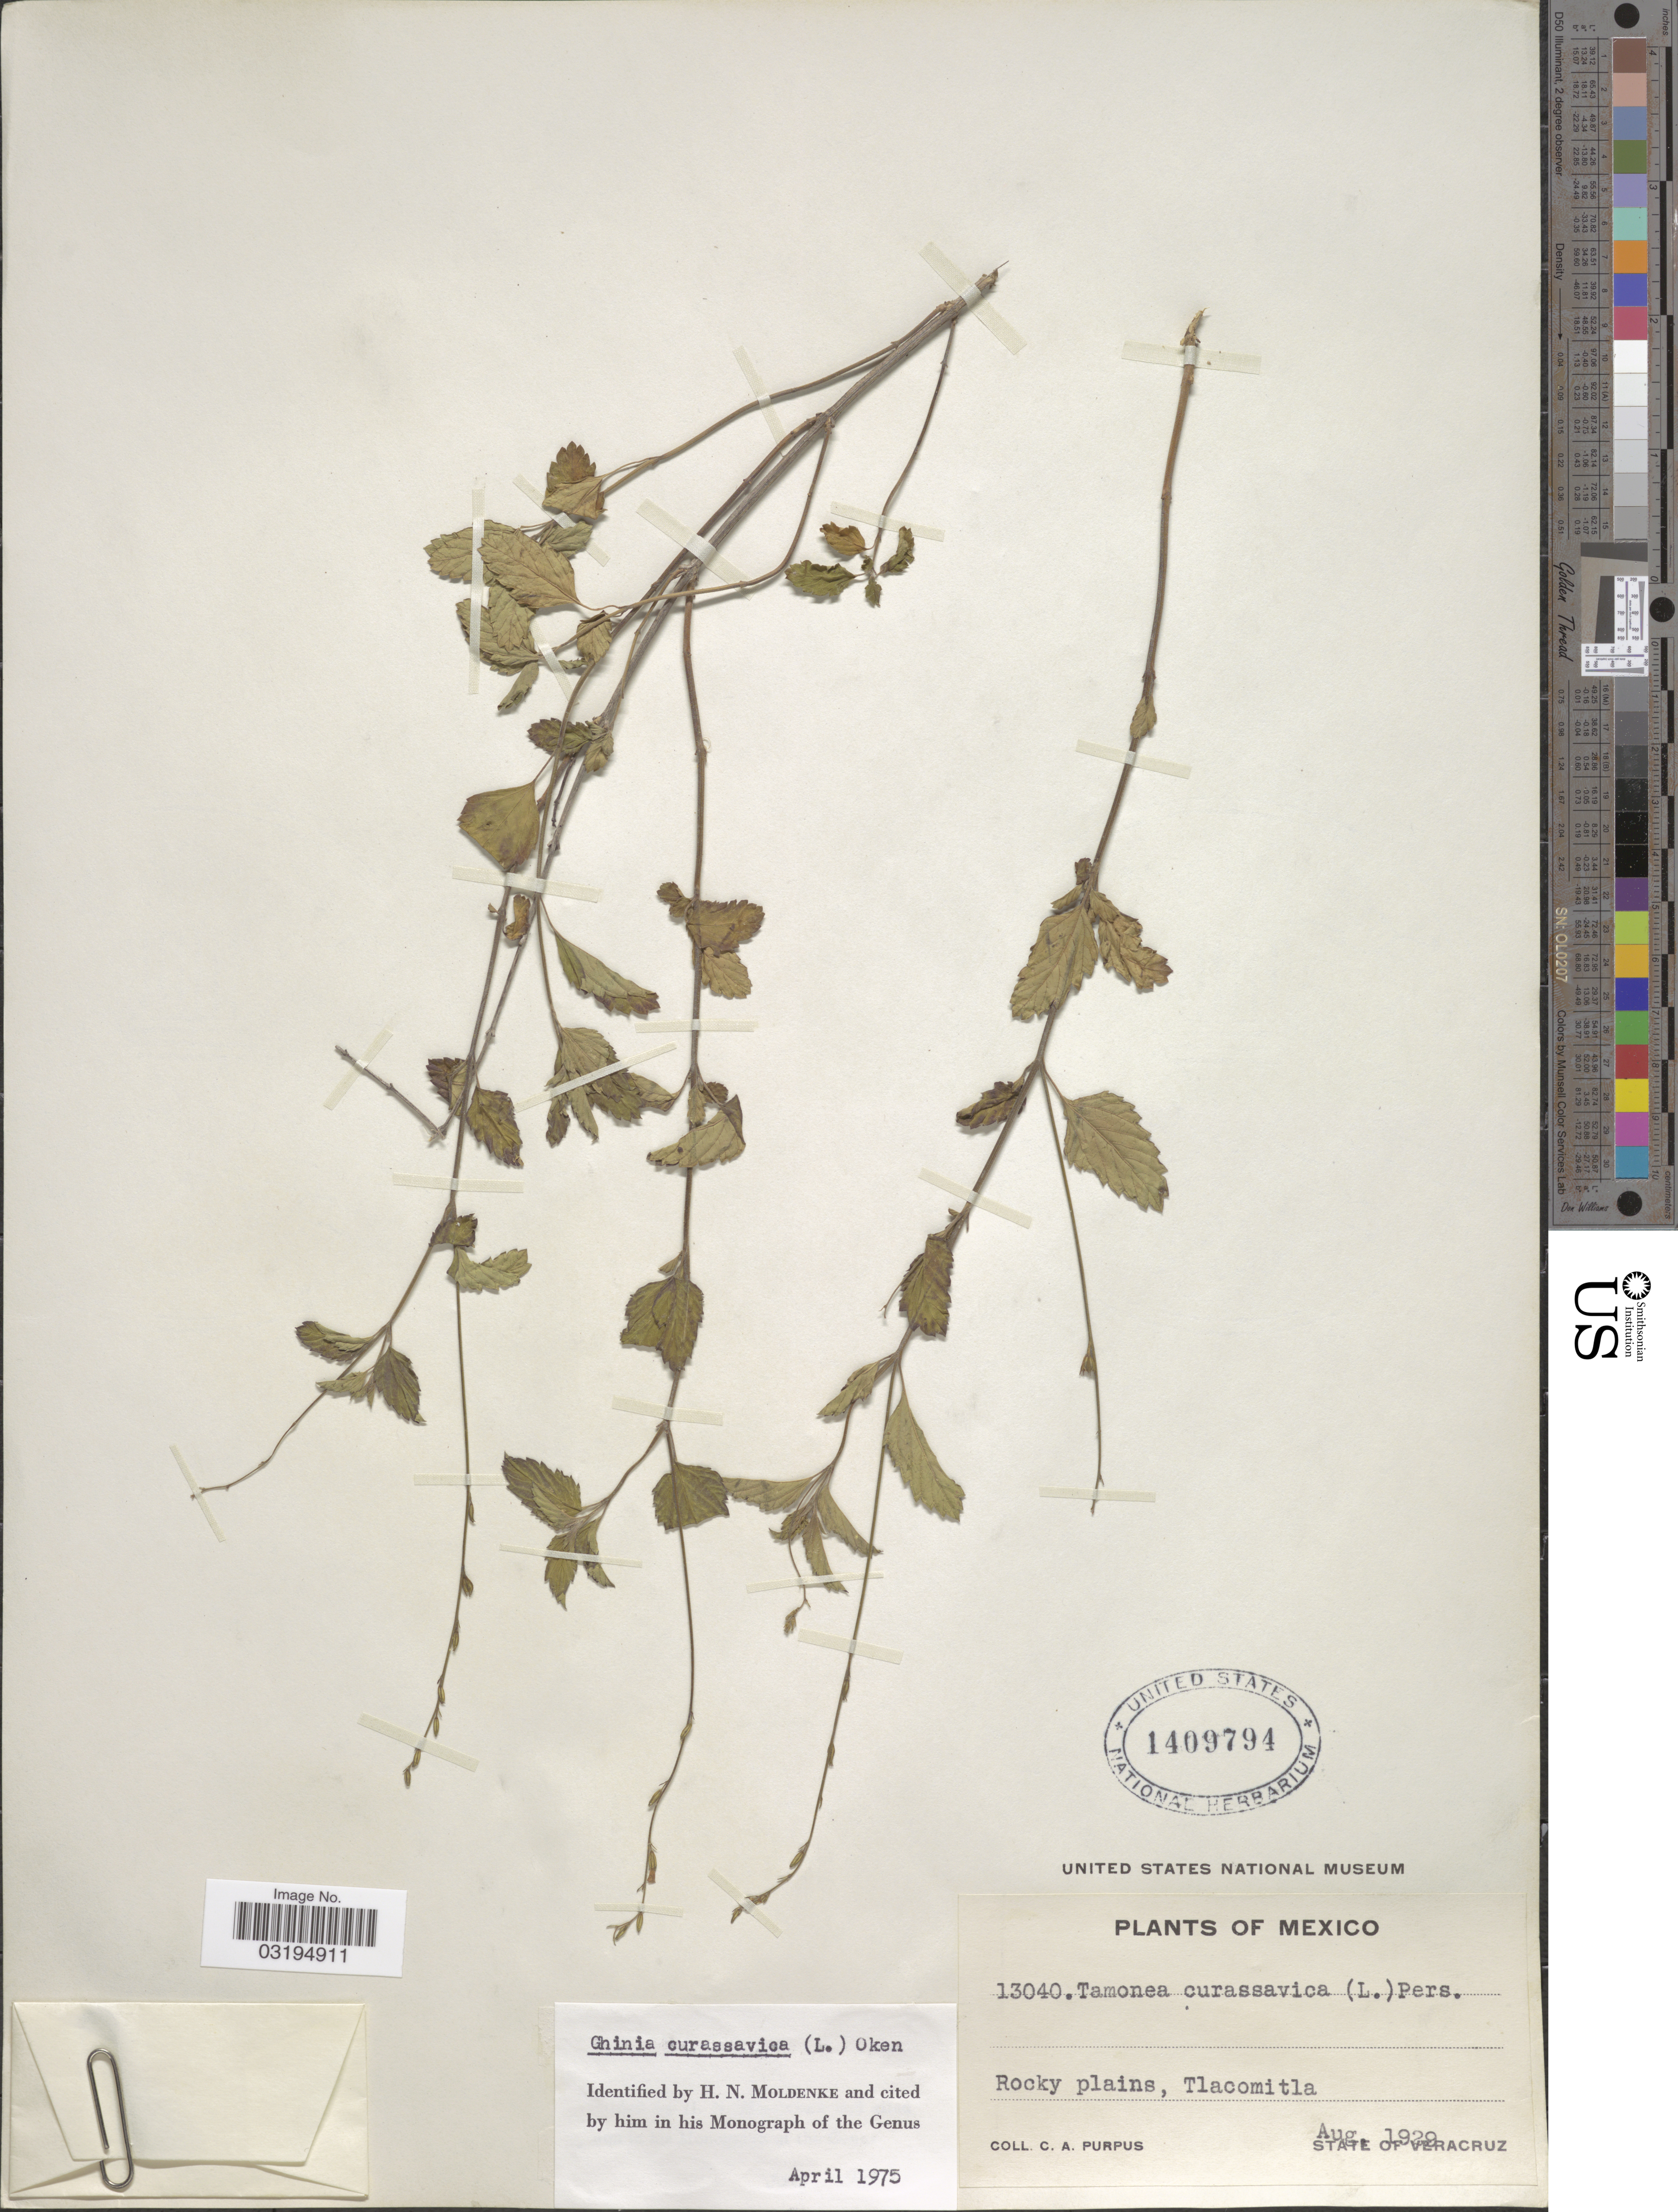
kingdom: Plantae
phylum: Tracheophyta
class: Magnoliopsida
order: Lamiales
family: Verbenaceae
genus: Tamonea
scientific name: Tamonea curassavica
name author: (L.) Pers.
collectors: C. A. Purpus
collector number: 13040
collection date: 1929-08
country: Mexico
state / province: Veracruz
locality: Rocky plains, Tlacomitla, State of Veracruz.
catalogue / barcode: US 1409794